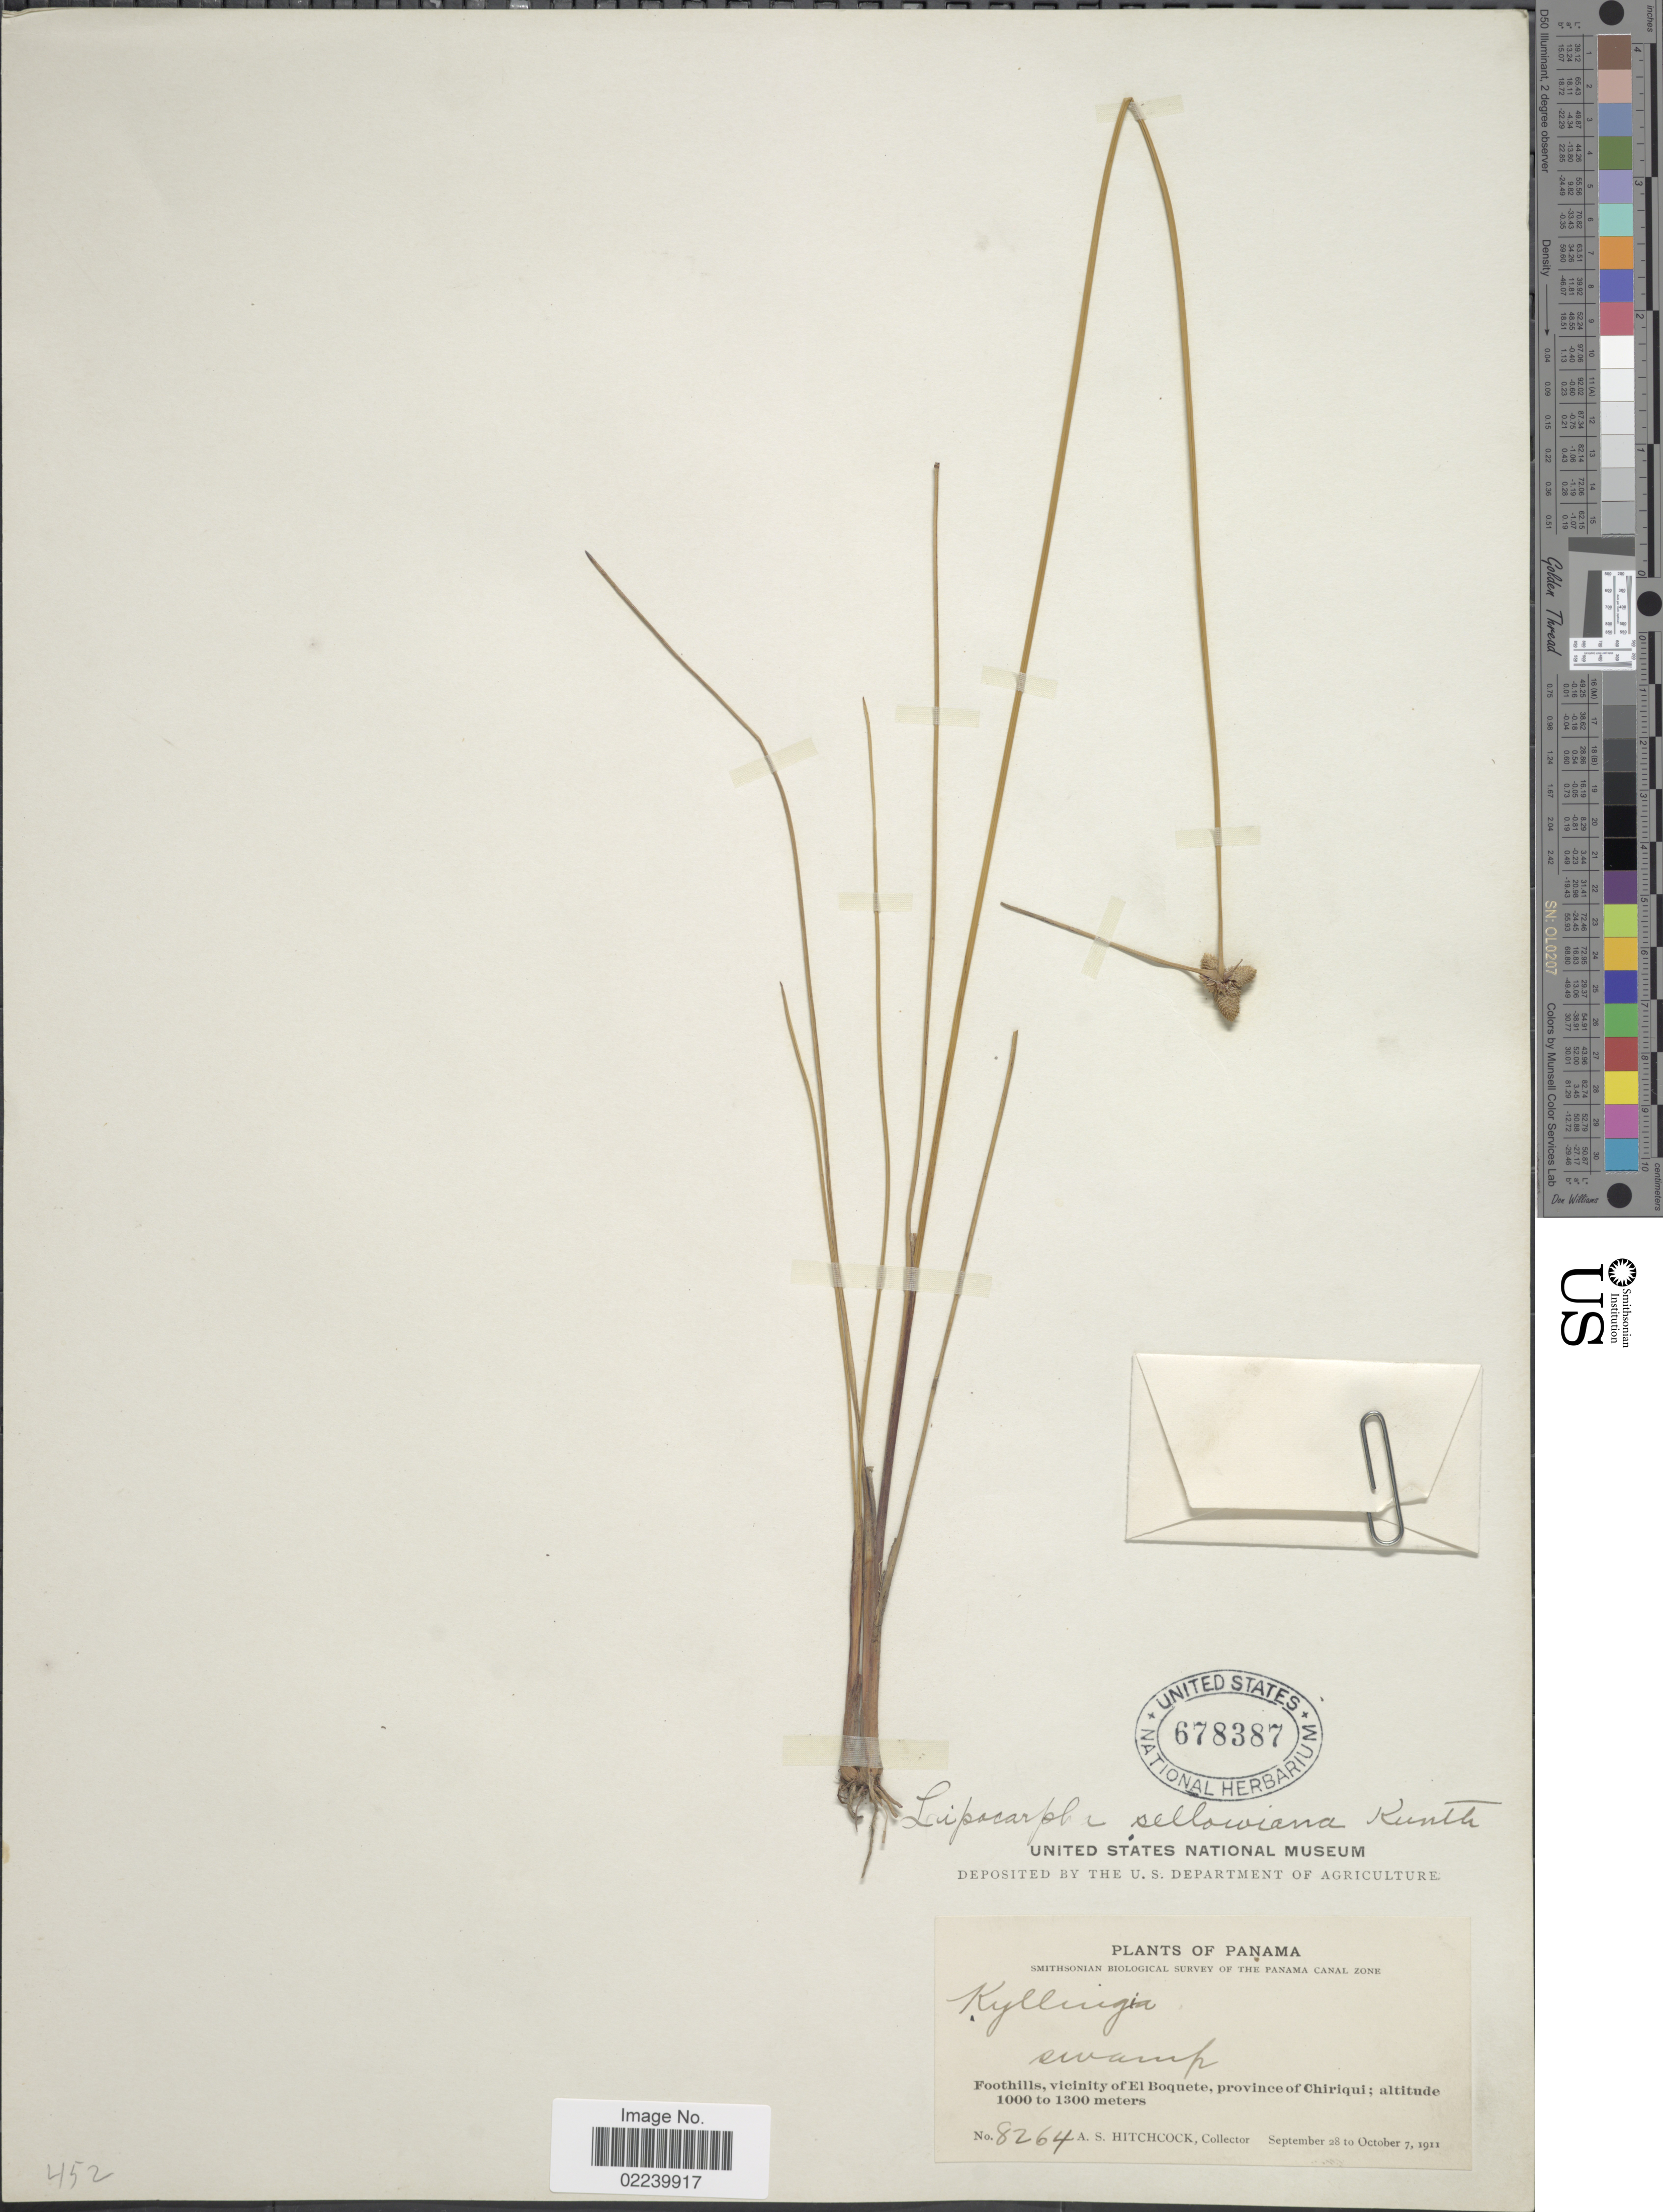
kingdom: Plantae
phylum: Tracheophyta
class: Liliopsida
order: Poales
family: Cyperaceae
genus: Cyperus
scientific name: Cyperus sellowianus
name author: (Kunth) T. Koyama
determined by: Strong, M. T., (US), Smithsonian Institution - National Museum of Natural History (UNITED STATES)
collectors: A. S. Hitchcock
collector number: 8264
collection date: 1911-09-28/1911-10-07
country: Panama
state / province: Chiriqui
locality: Panama Canal Zone, Swamp, foothills, vicinity of El Boquete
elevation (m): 1000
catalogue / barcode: US 678387